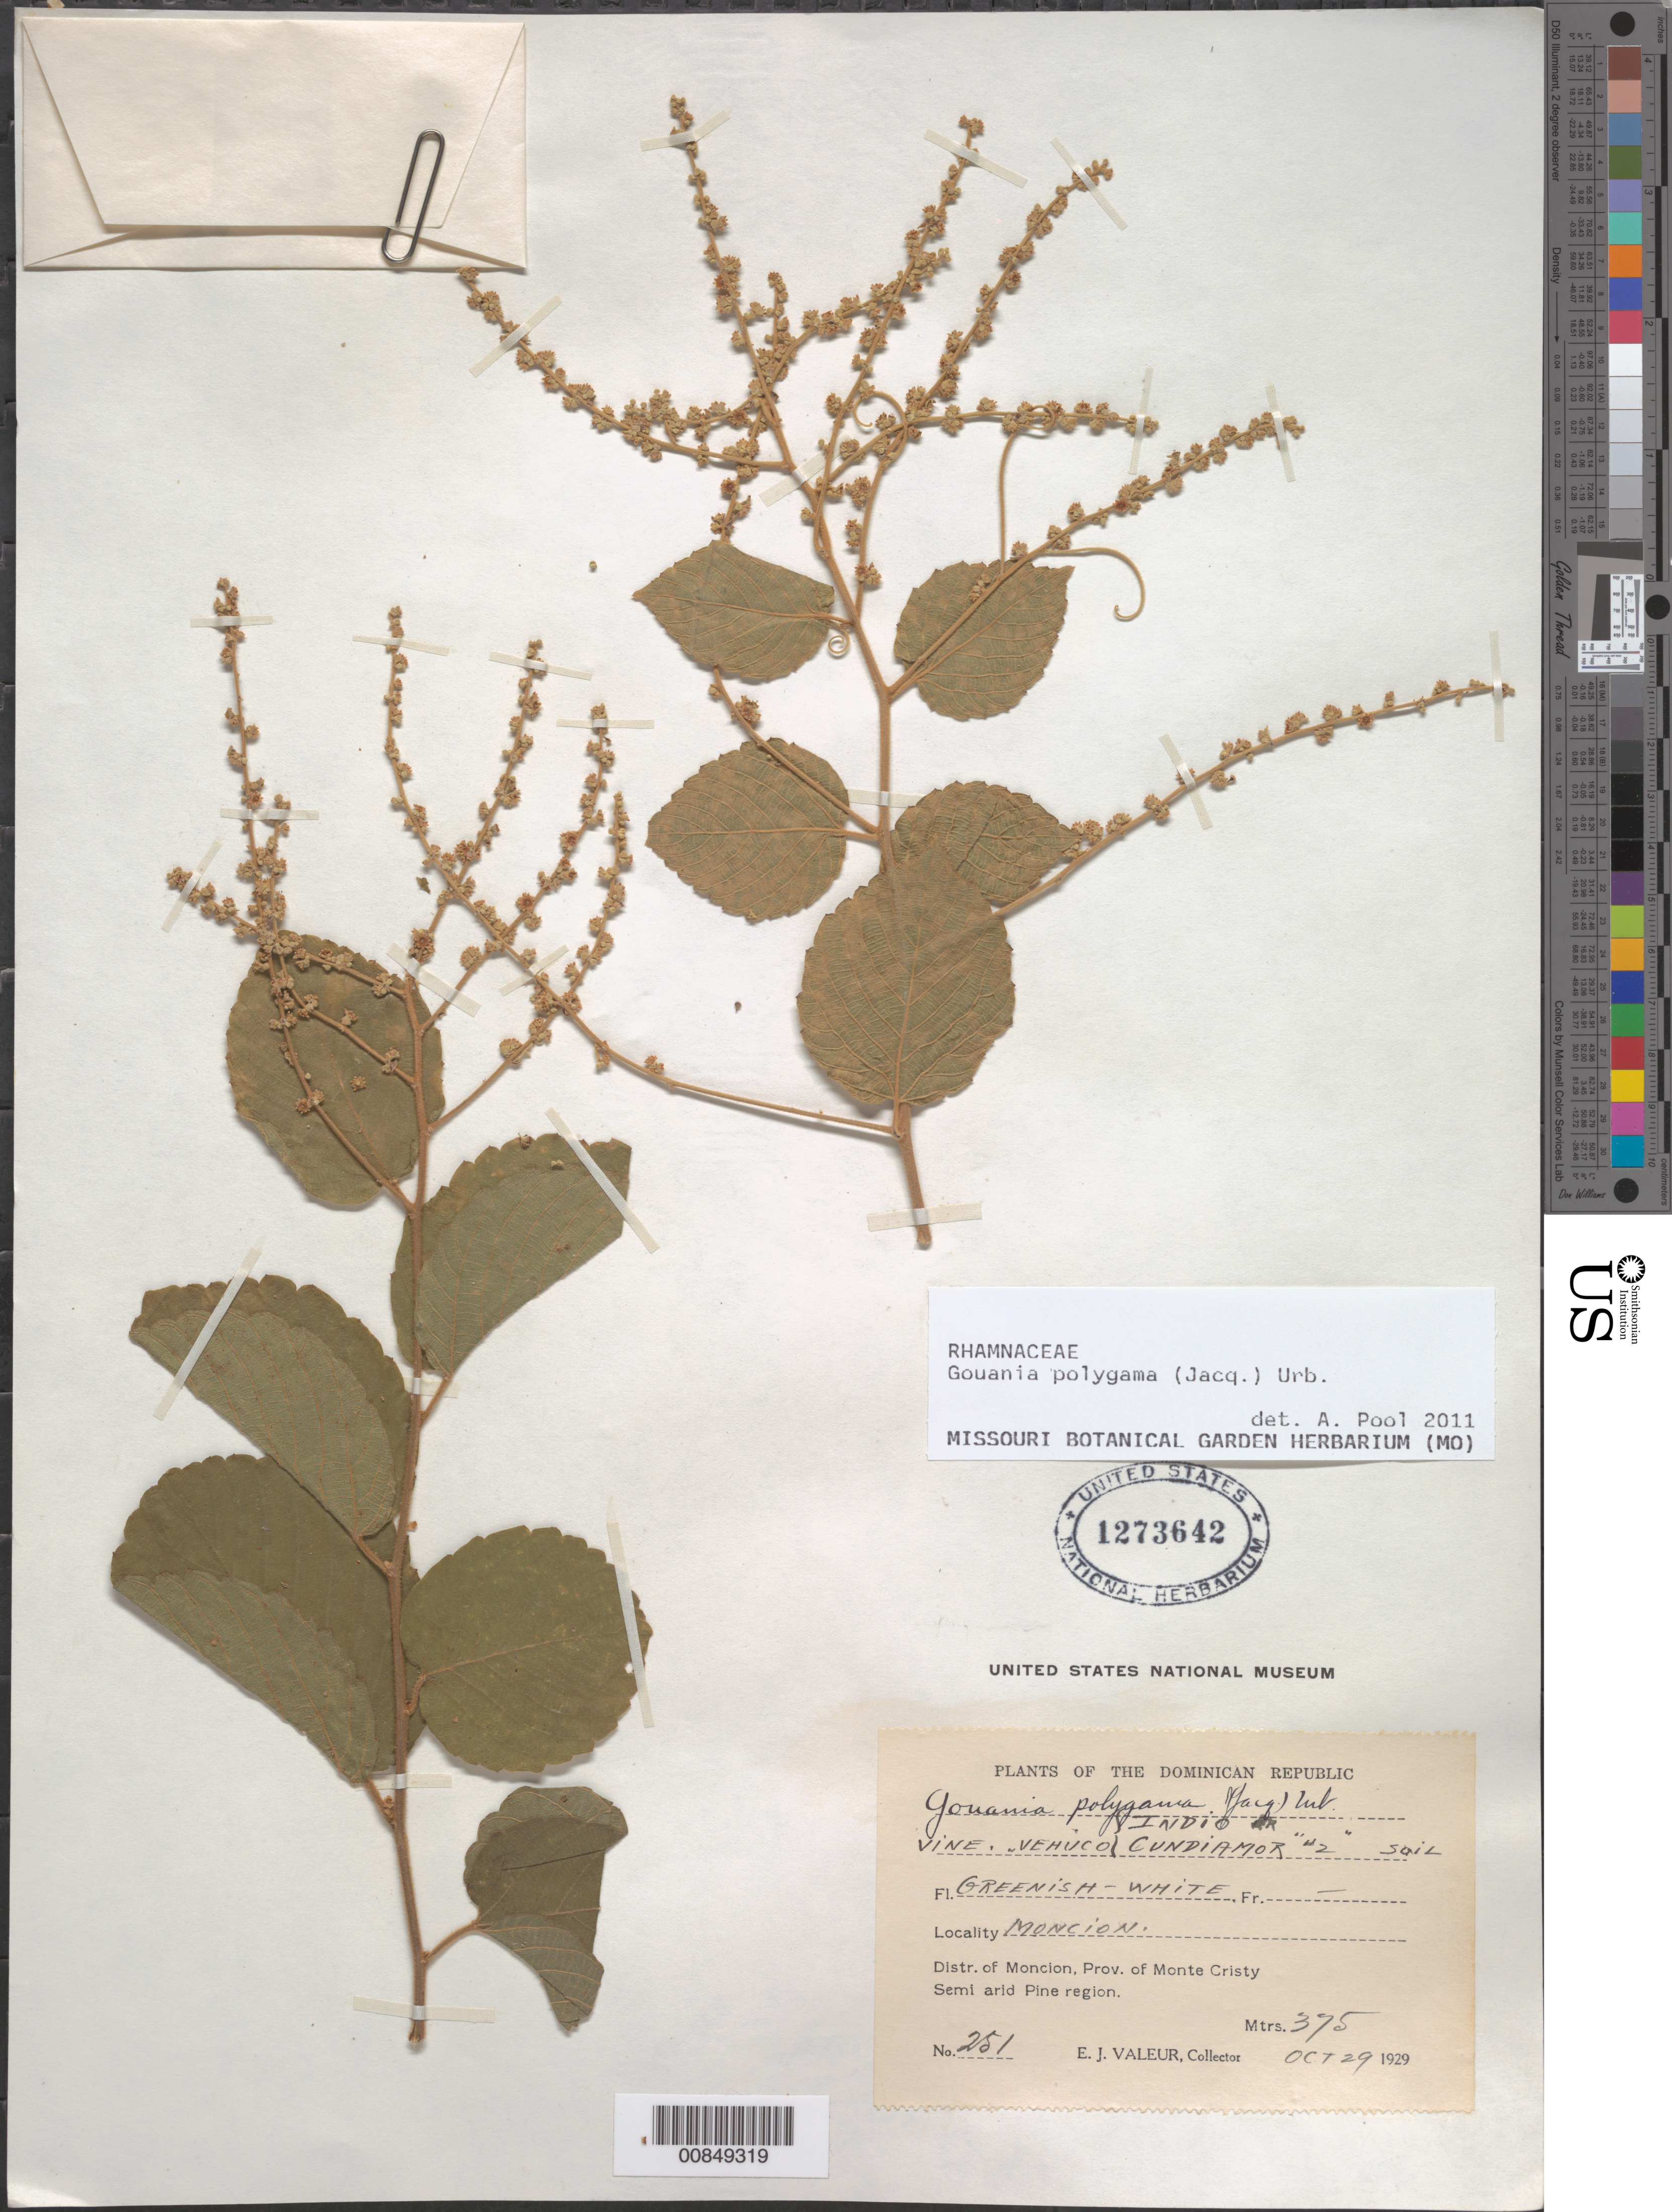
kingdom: Plantae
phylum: Tracheophyta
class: Magnoliopsida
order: Rosales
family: Rhamnaceae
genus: Gouania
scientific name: Gouania polygama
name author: (Jacq.) Urb.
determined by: Pool, A., (MO), Missouri Botanical Garden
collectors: E. Valeur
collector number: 251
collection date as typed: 29 Oct 1929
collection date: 1929-10-29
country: Dominican Republic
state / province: Monte Cristi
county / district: Monción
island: Hispaniola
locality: Moncion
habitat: Soil in semi arid pine region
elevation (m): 375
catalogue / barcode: US 1273642